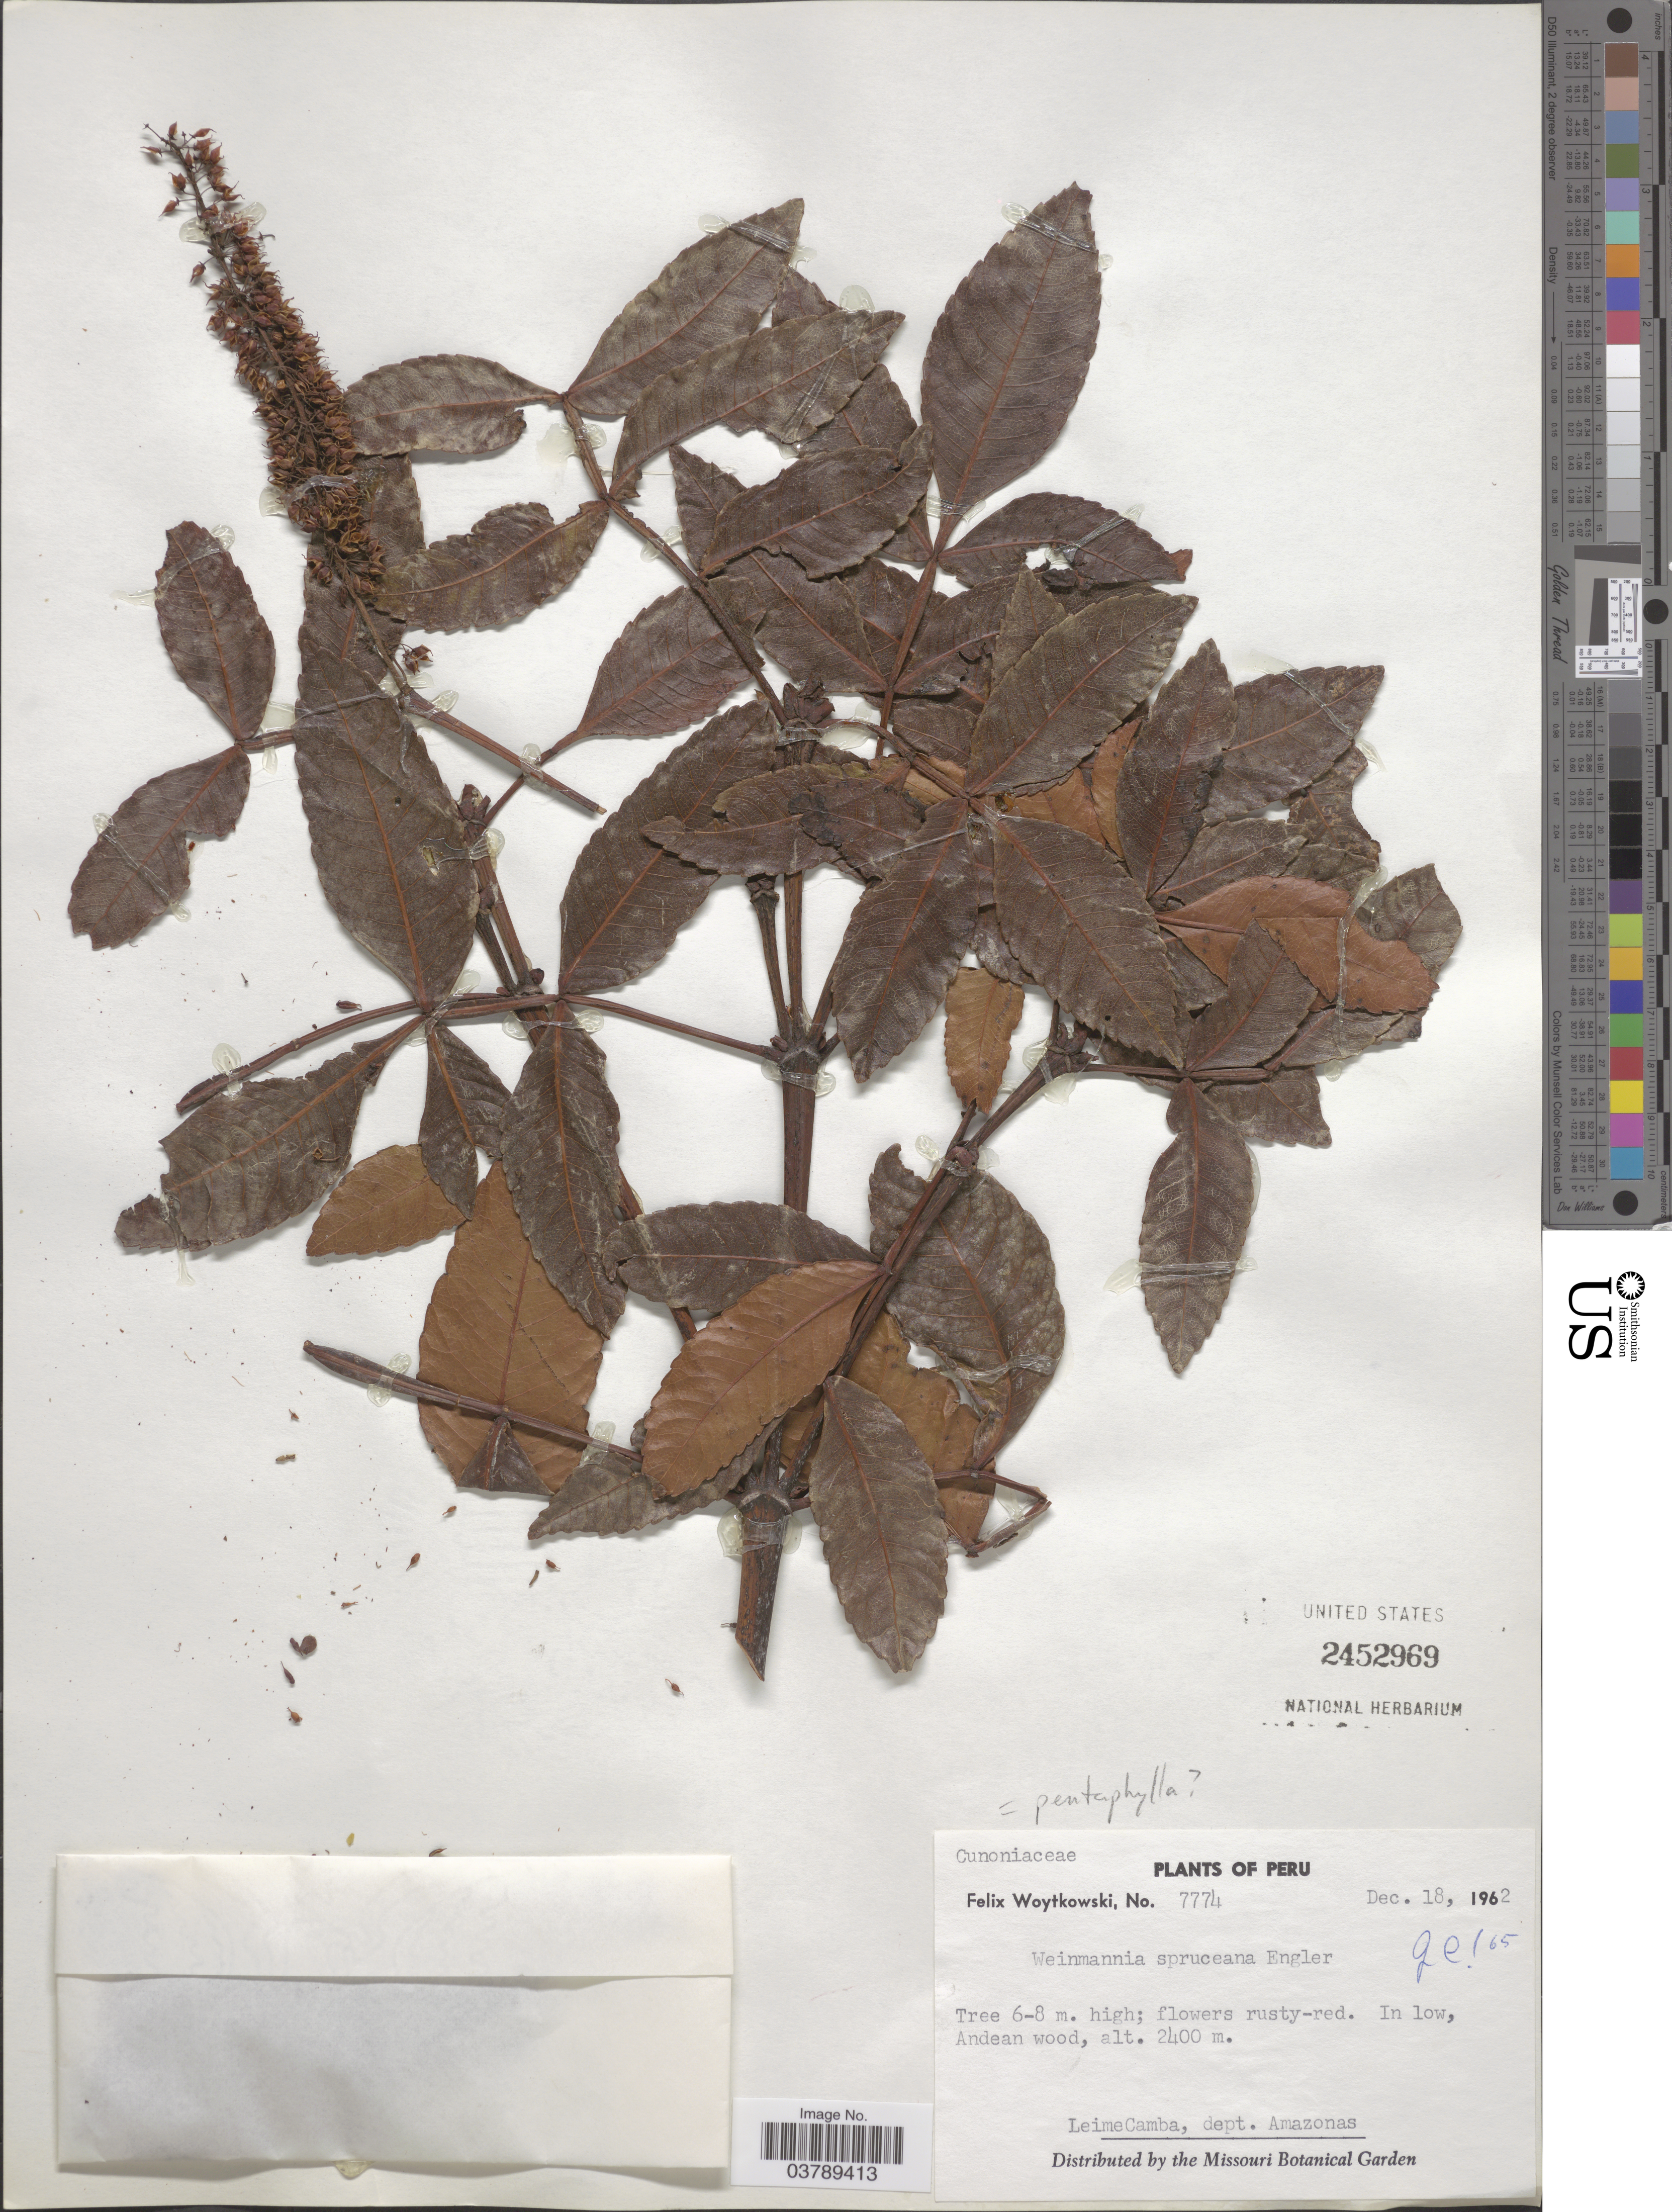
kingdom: Plantae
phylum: Tracheophyta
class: Magnoliopsida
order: Oxalidales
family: Cunoniaceae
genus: Weinmannia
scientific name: Weinmannia pentaphylla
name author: Ruiz & Pav.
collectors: F. Woytkowski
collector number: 7774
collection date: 1962-12-18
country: Peru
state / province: Amazonas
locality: Leimebamba, dept. Amazonas.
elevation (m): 2400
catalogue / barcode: US 2452969